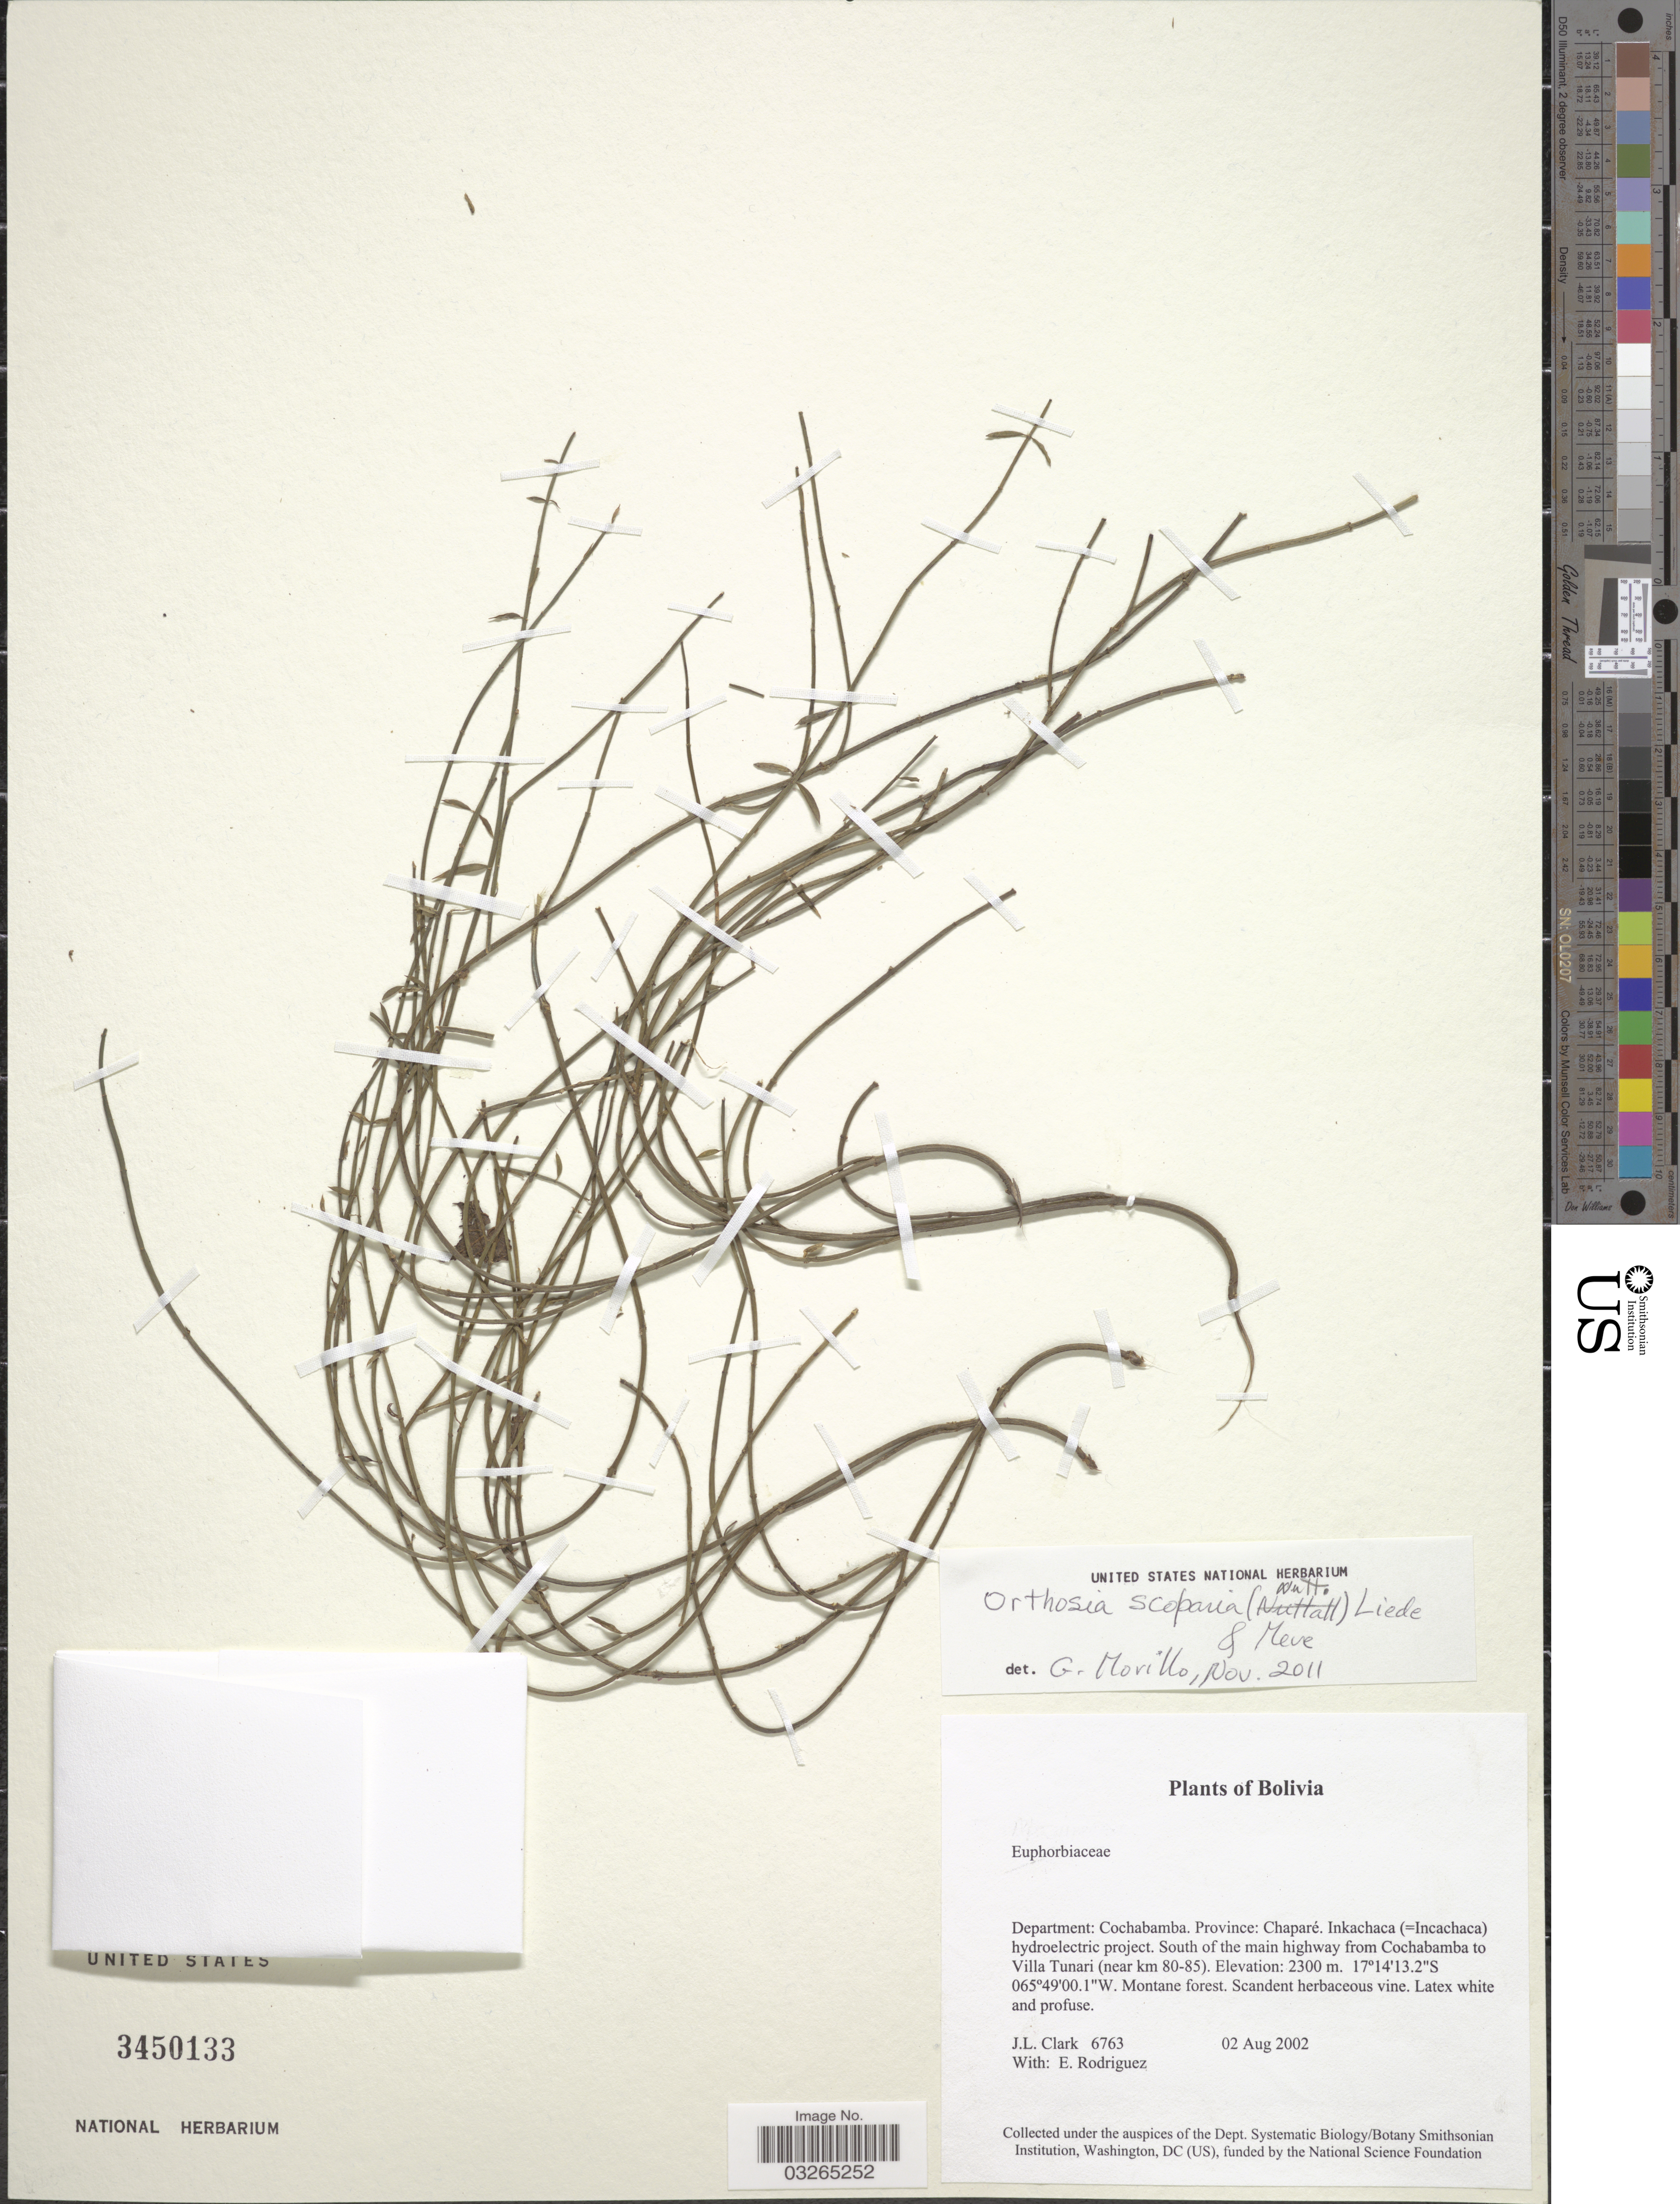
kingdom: Plantae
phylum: Tracheophyta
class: Magnoliopsida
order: Gentianales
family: Apocynaceae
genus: Orthosia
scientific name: Orthosia scoparia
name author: (Nutt.) Liede & Meve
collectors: J. L. Clark & E. Rodriguez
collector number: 6763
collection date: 2002-08-02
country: Bolivia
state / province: Cochabamba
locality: Department: Cochabamba. Province: Chaparé. Inkachaca (=Incachaca) hydroelectric project. South of the main highway from Cochabamba to Villa Tunari (near km 80-85).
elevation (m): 2300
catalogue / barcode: US 3450133